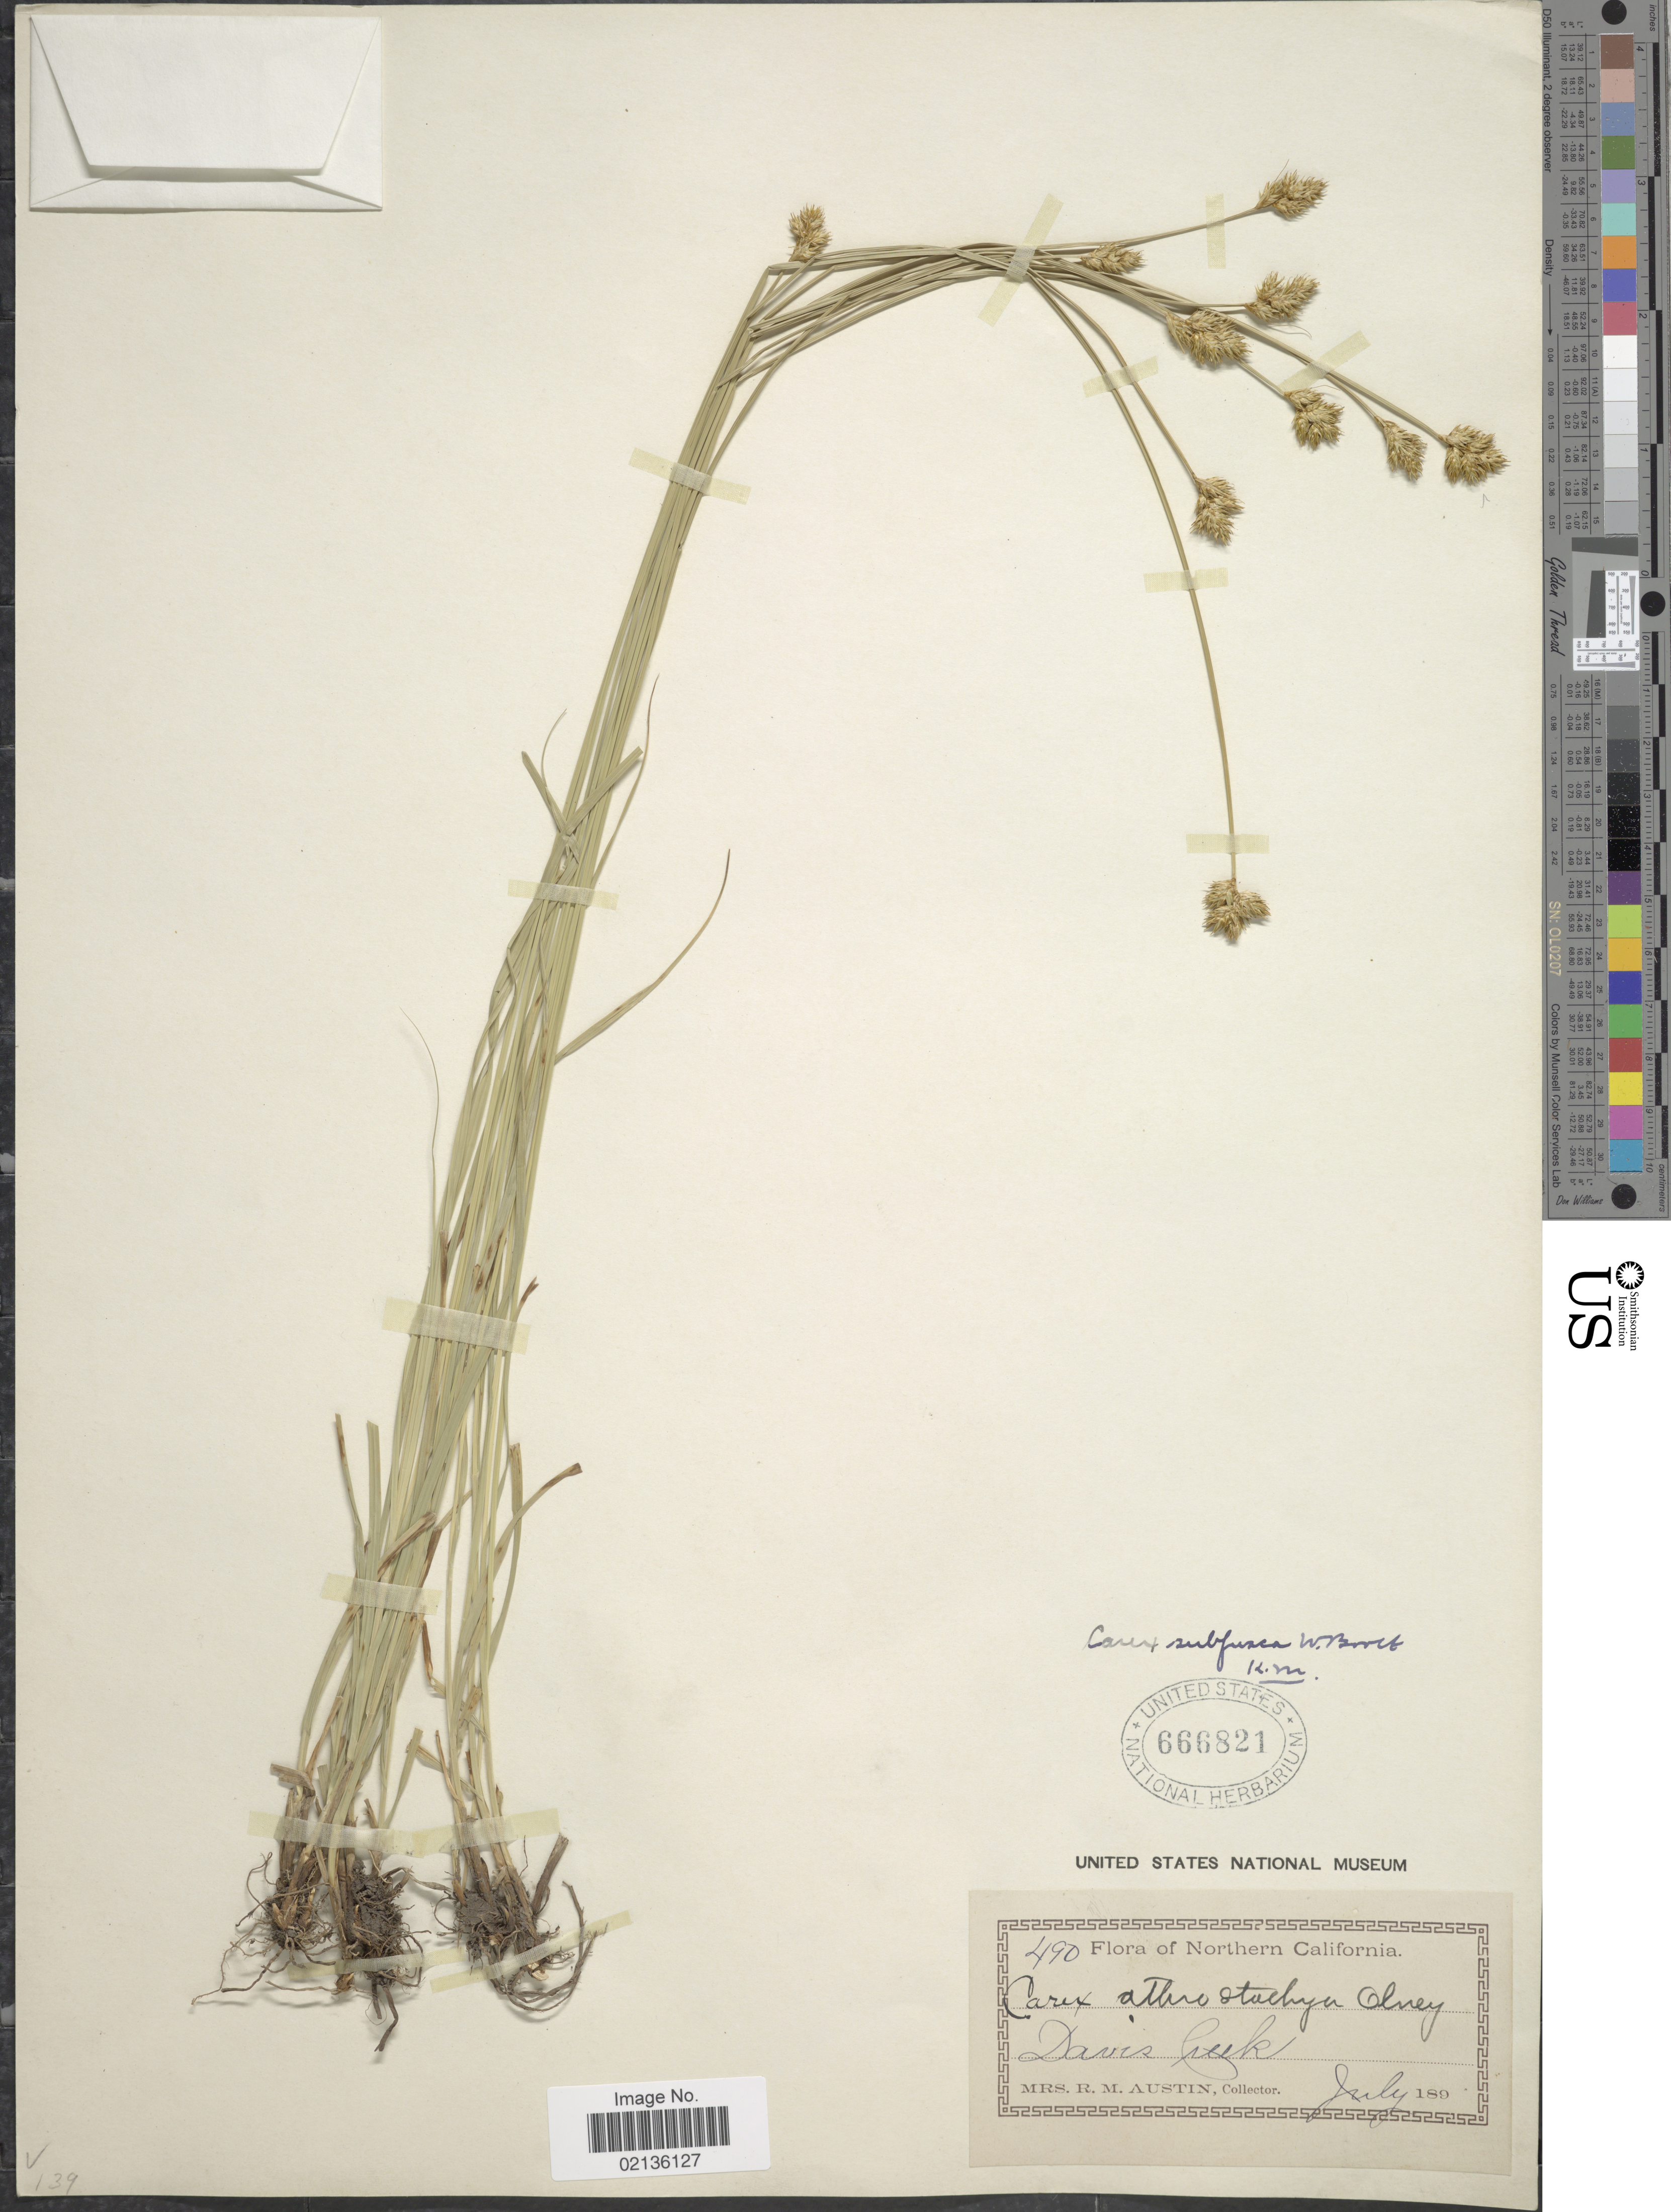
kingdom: Plantae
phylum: Tracheophyta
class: Liliopsida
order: Poales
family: Cyperaceae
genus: Carex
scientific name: Carex subfusca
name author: W. Boott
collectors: R. Austin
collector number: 490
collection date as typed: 189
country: United States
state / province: California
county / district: Modoc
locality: Northern California, Davis Creek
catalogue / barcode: US 666821